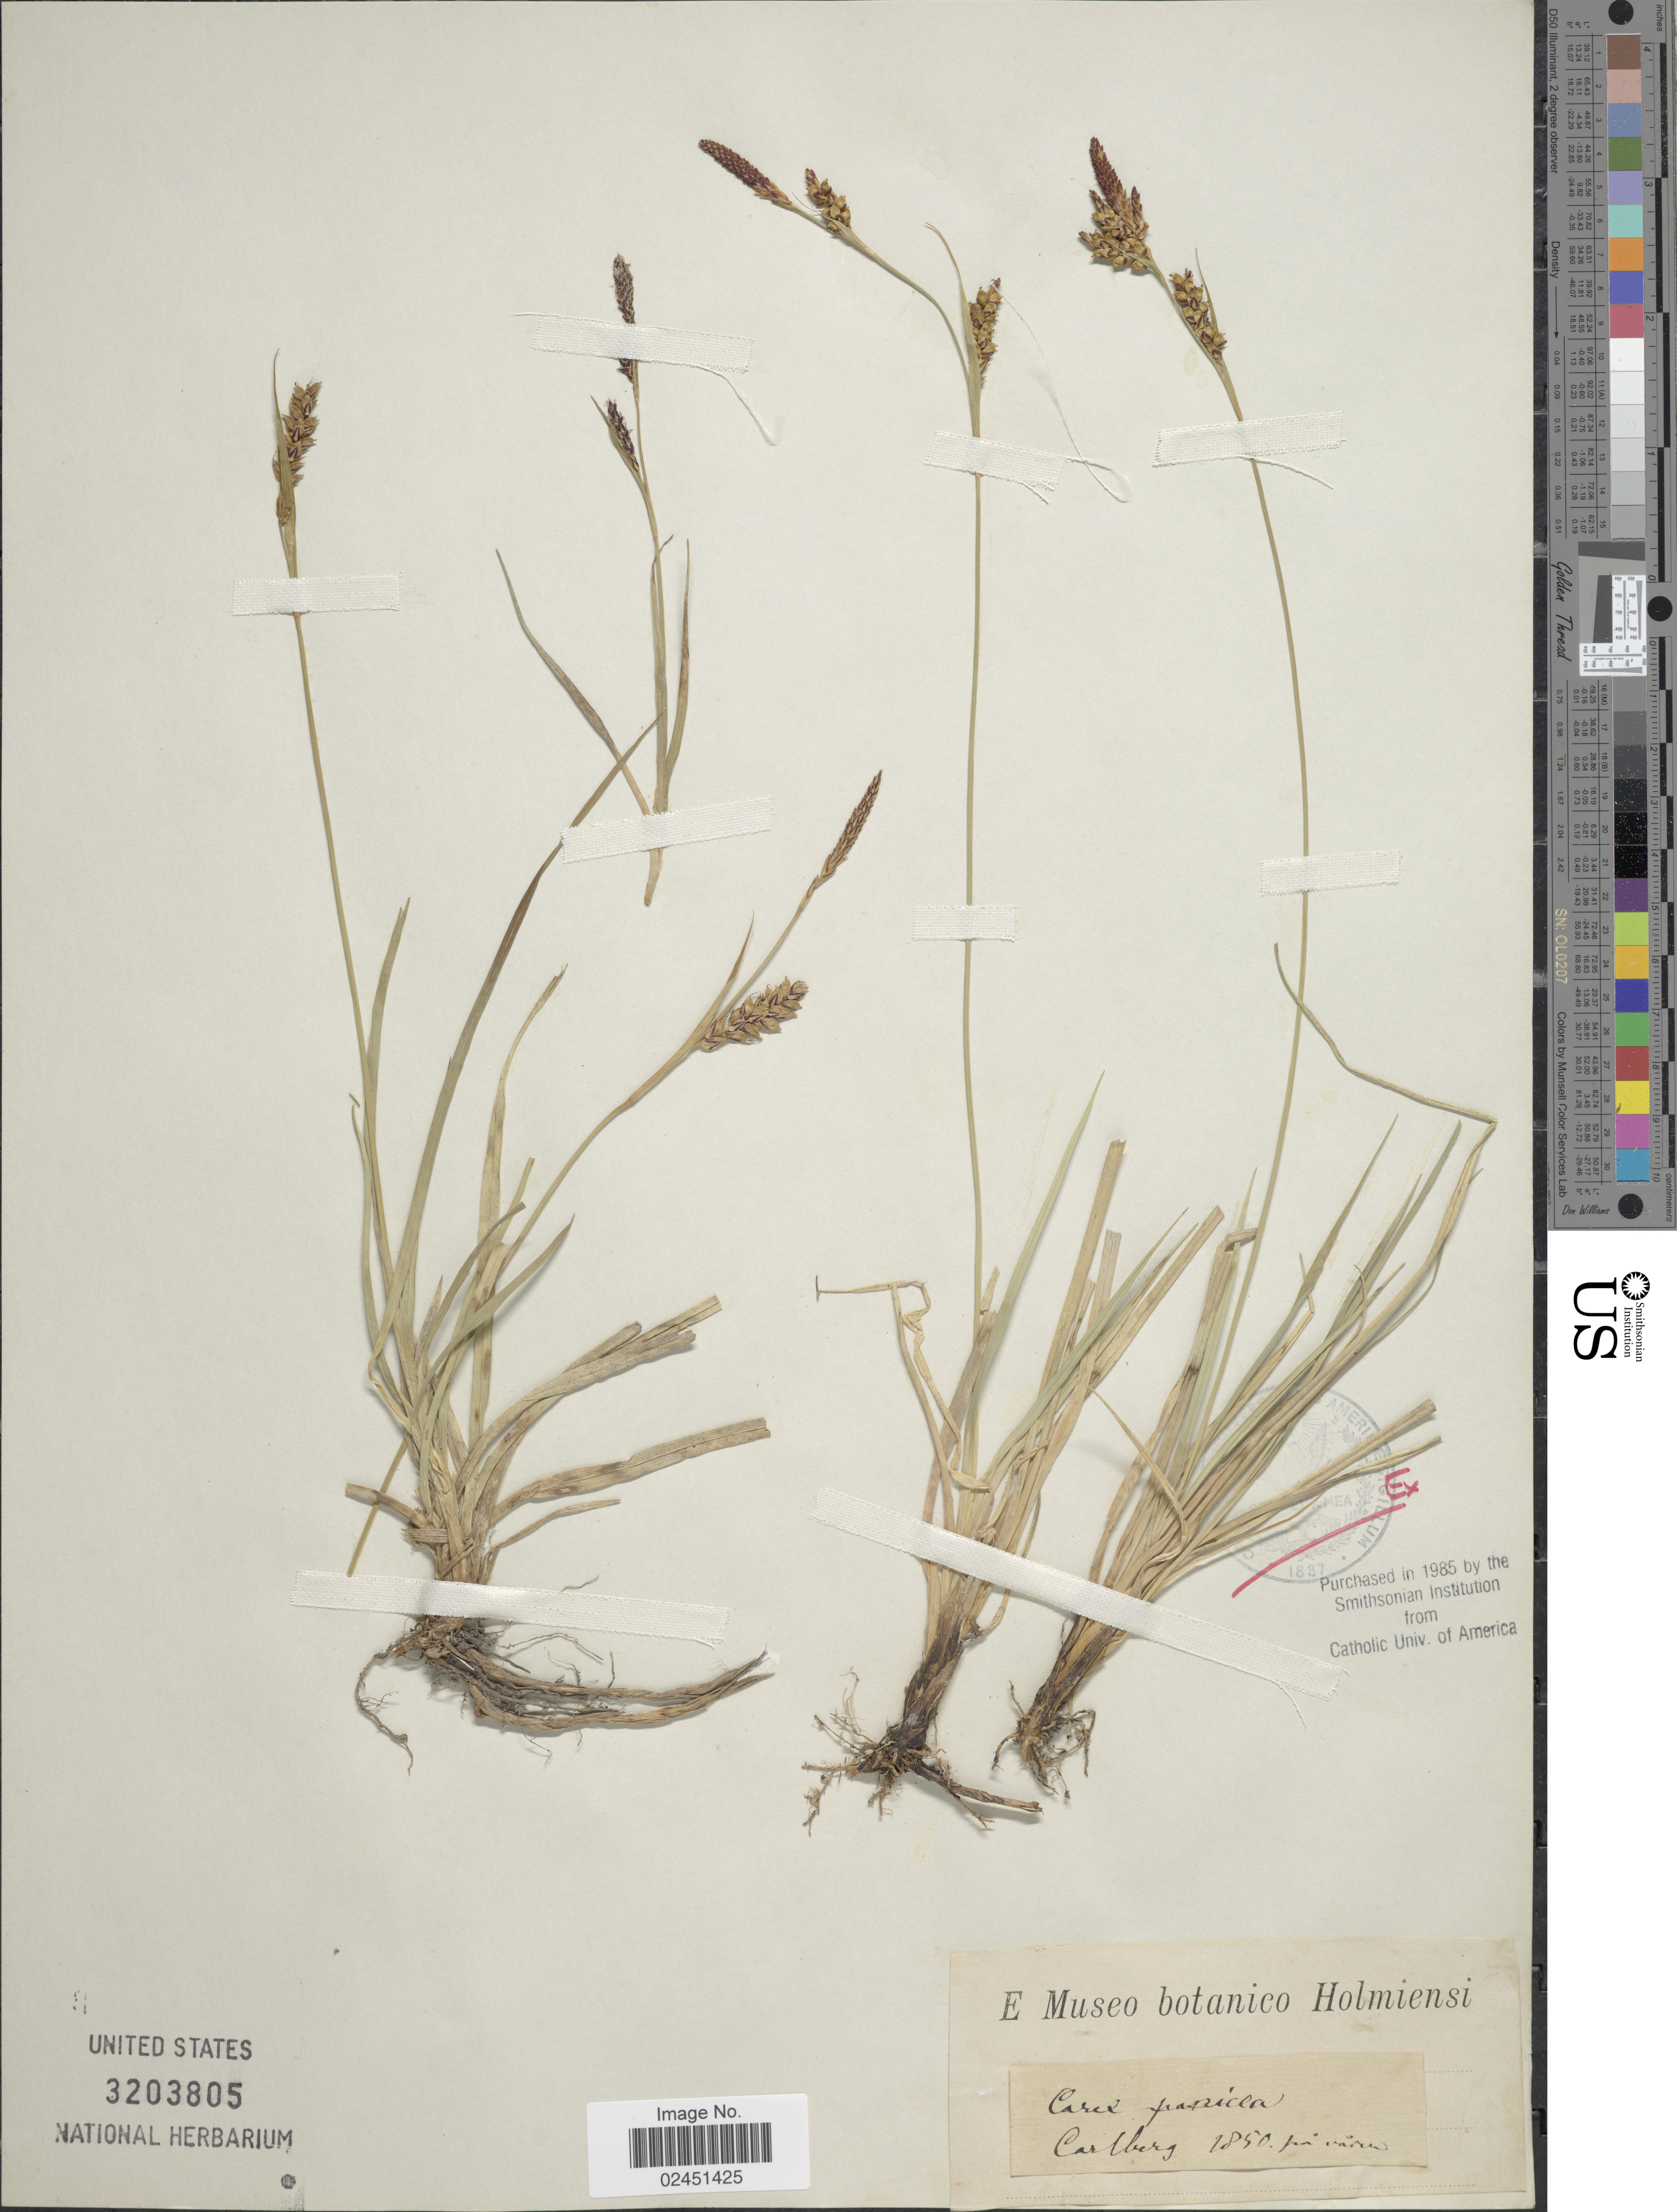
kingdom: Plantae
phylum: Tracheophyta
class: Liliopsida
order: Poales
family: Cyperaceae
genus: Carex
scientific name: Carex panicea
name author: L.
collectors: Carlberg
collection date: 1850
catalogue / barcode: US 3203805